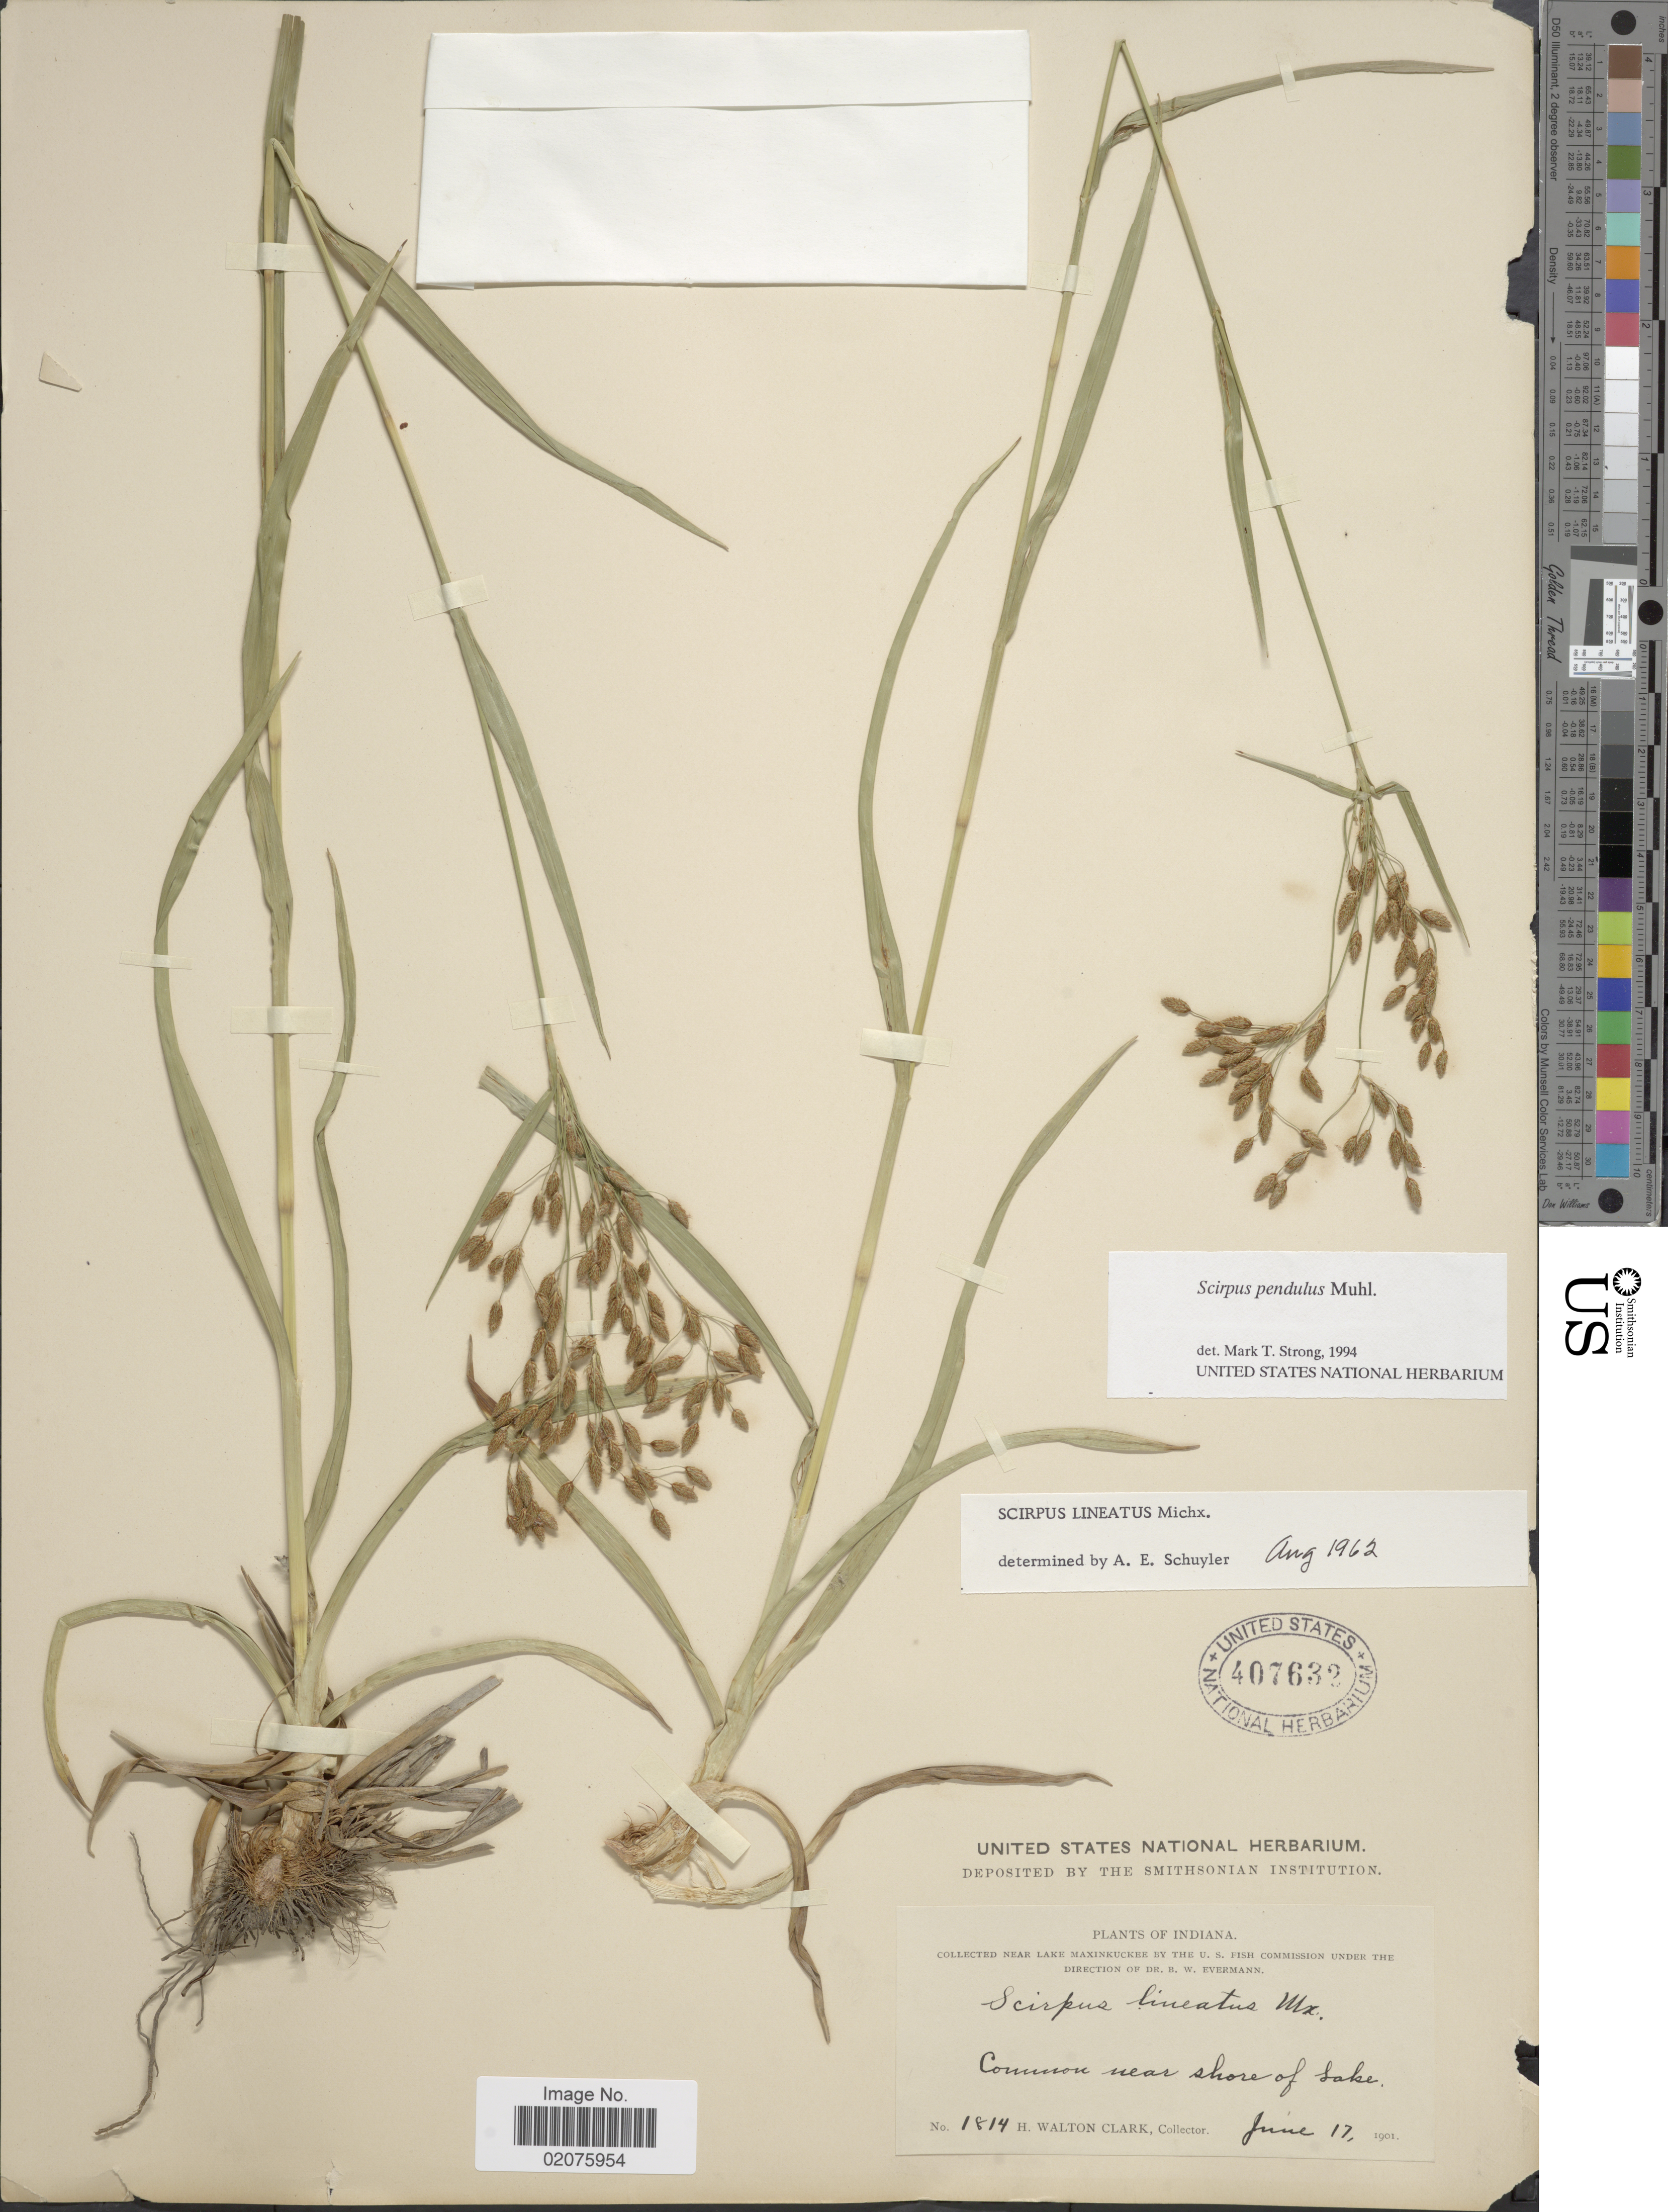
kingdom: Plantae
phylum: Tracheophyta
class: Liliopsida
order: Poales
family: Cyperaceae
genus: Scirpus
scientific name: Scirpus pendulus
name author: Muhl.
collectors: H. W. Clark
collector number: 1814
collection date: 1901-06-17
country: United States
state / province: Indiana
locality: Near shore of Lake, near Lake Maxinkucker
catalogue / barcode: US 407632